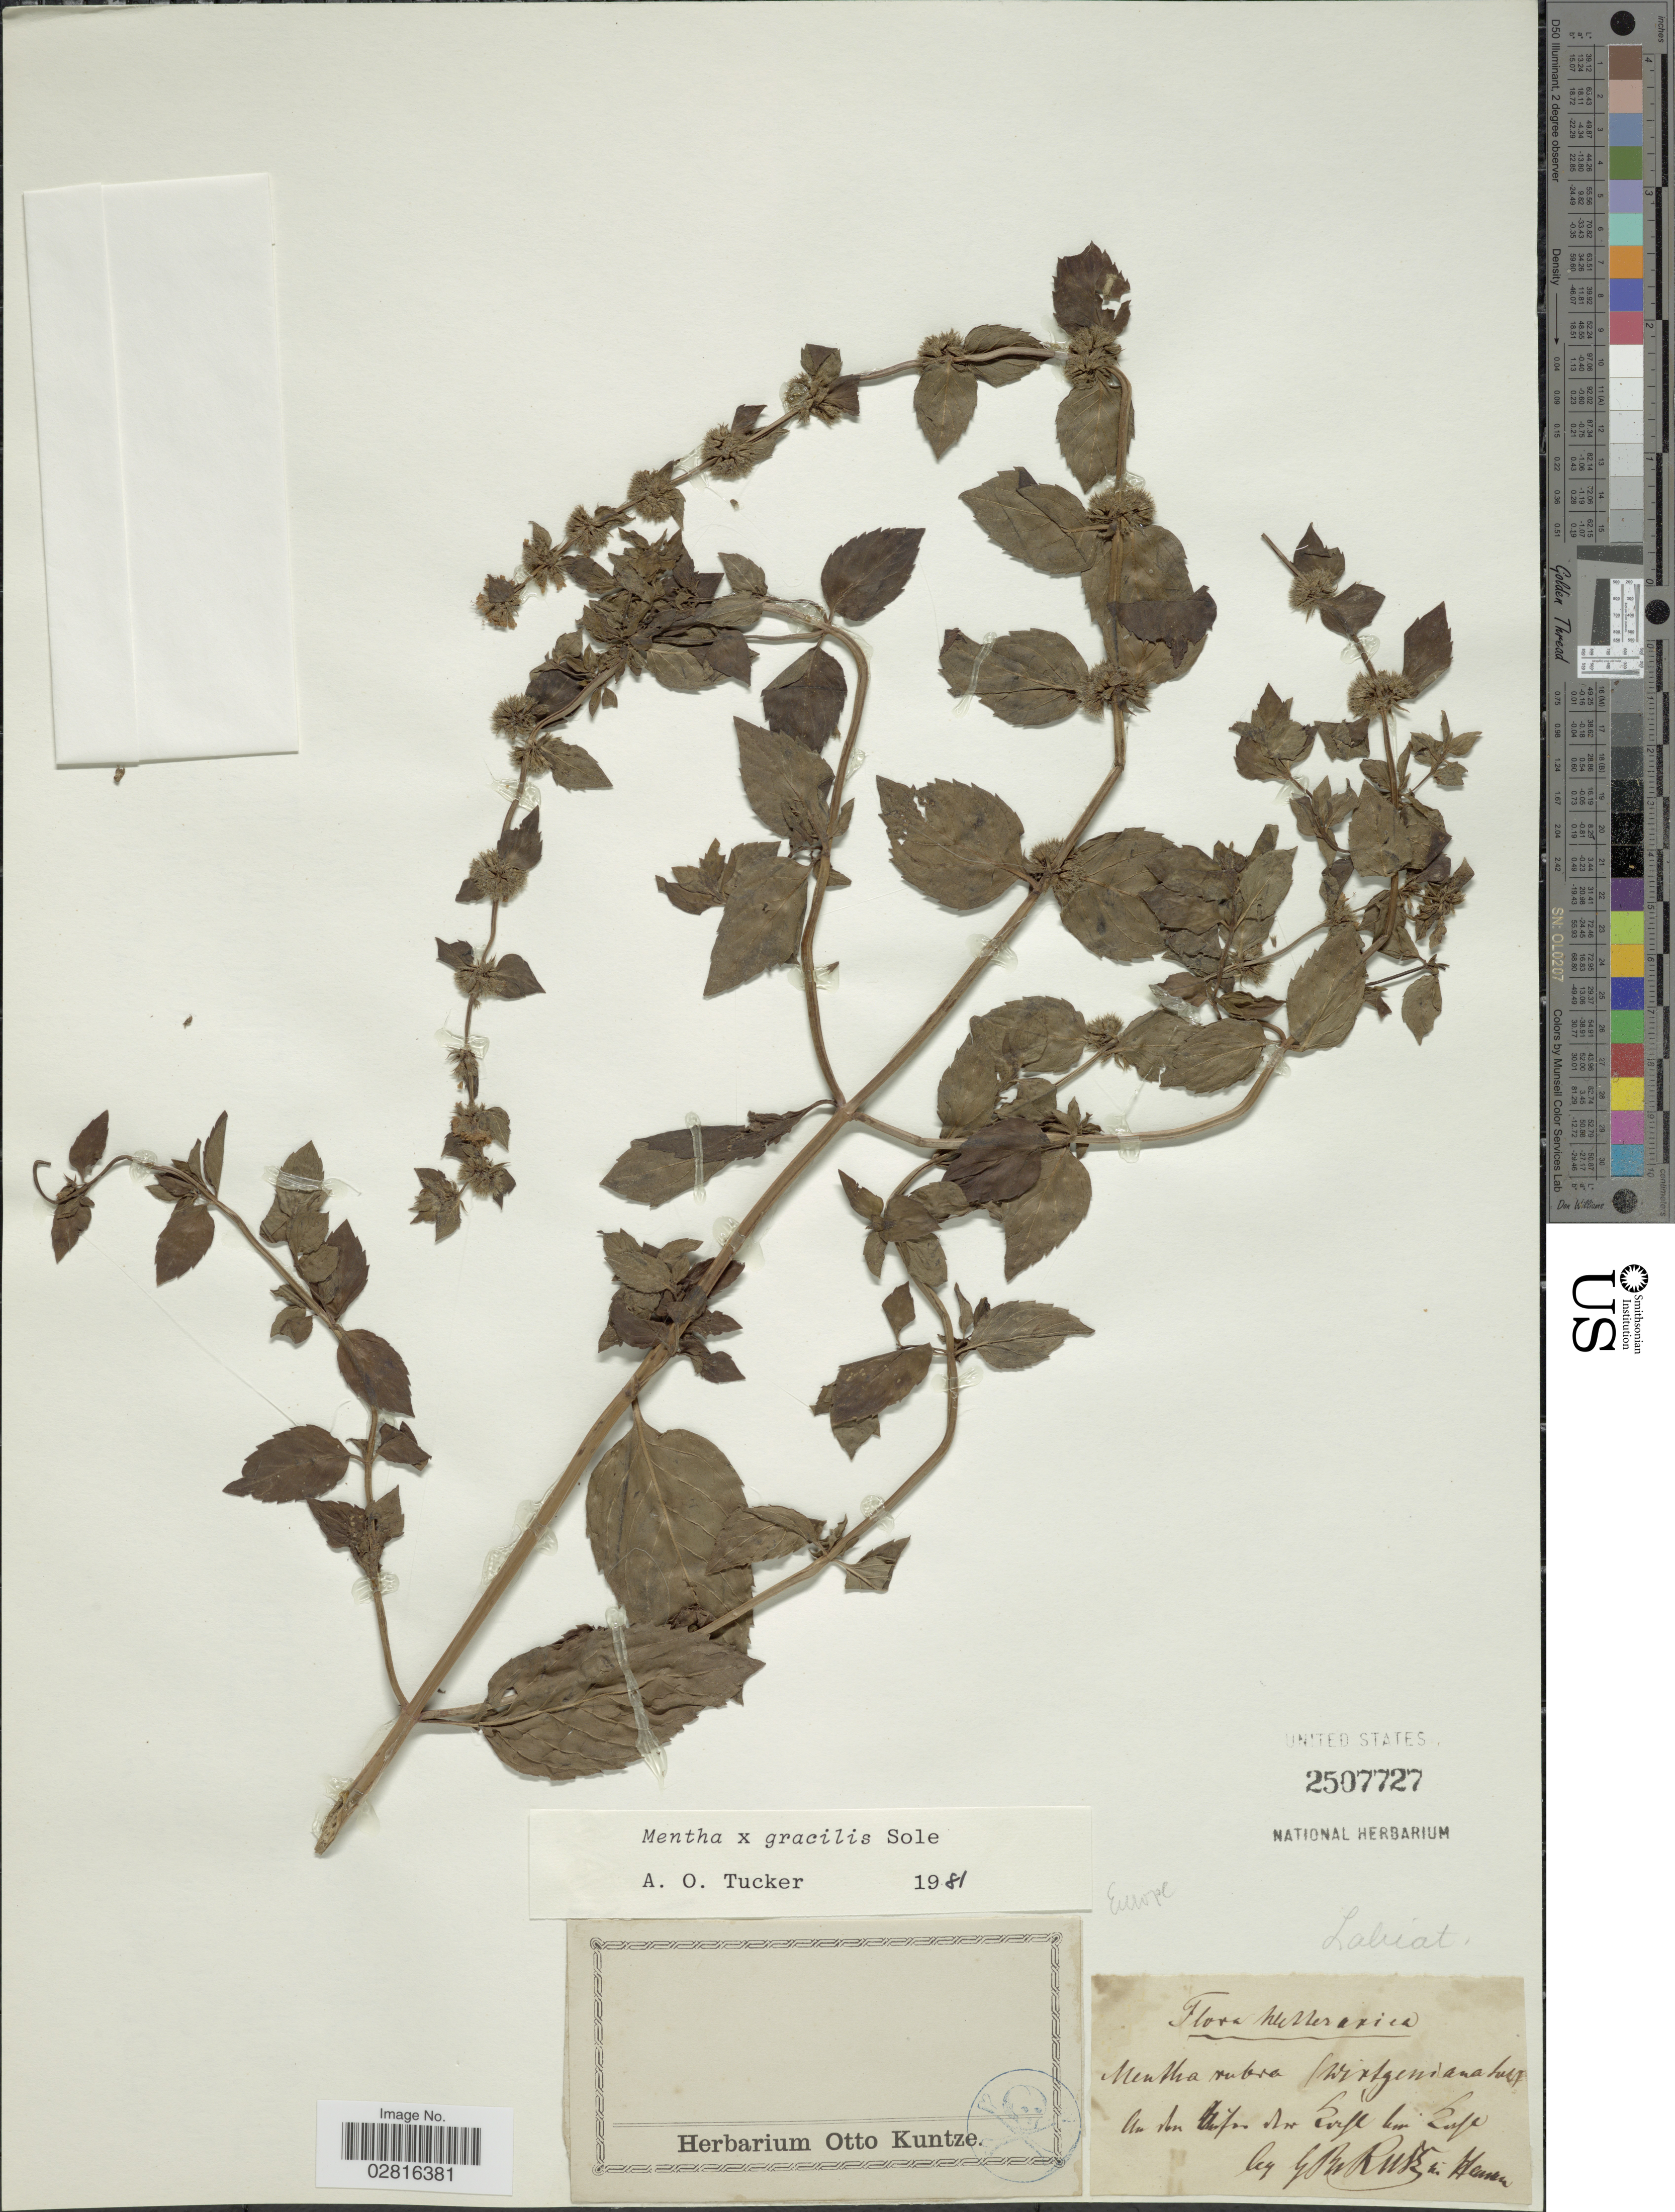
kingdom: Plantae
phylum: Tracheophyta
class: Magnoliopsida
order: Lamiales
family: Lamiaceae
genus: Mentha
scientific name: Mentha x gracilis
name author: Sole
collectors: R. Rutz & Collector illegible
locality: [illegible text]arica. au An Ufer du Soufl bei Sufl.[interpreted] Europe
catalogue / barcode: US 2507727